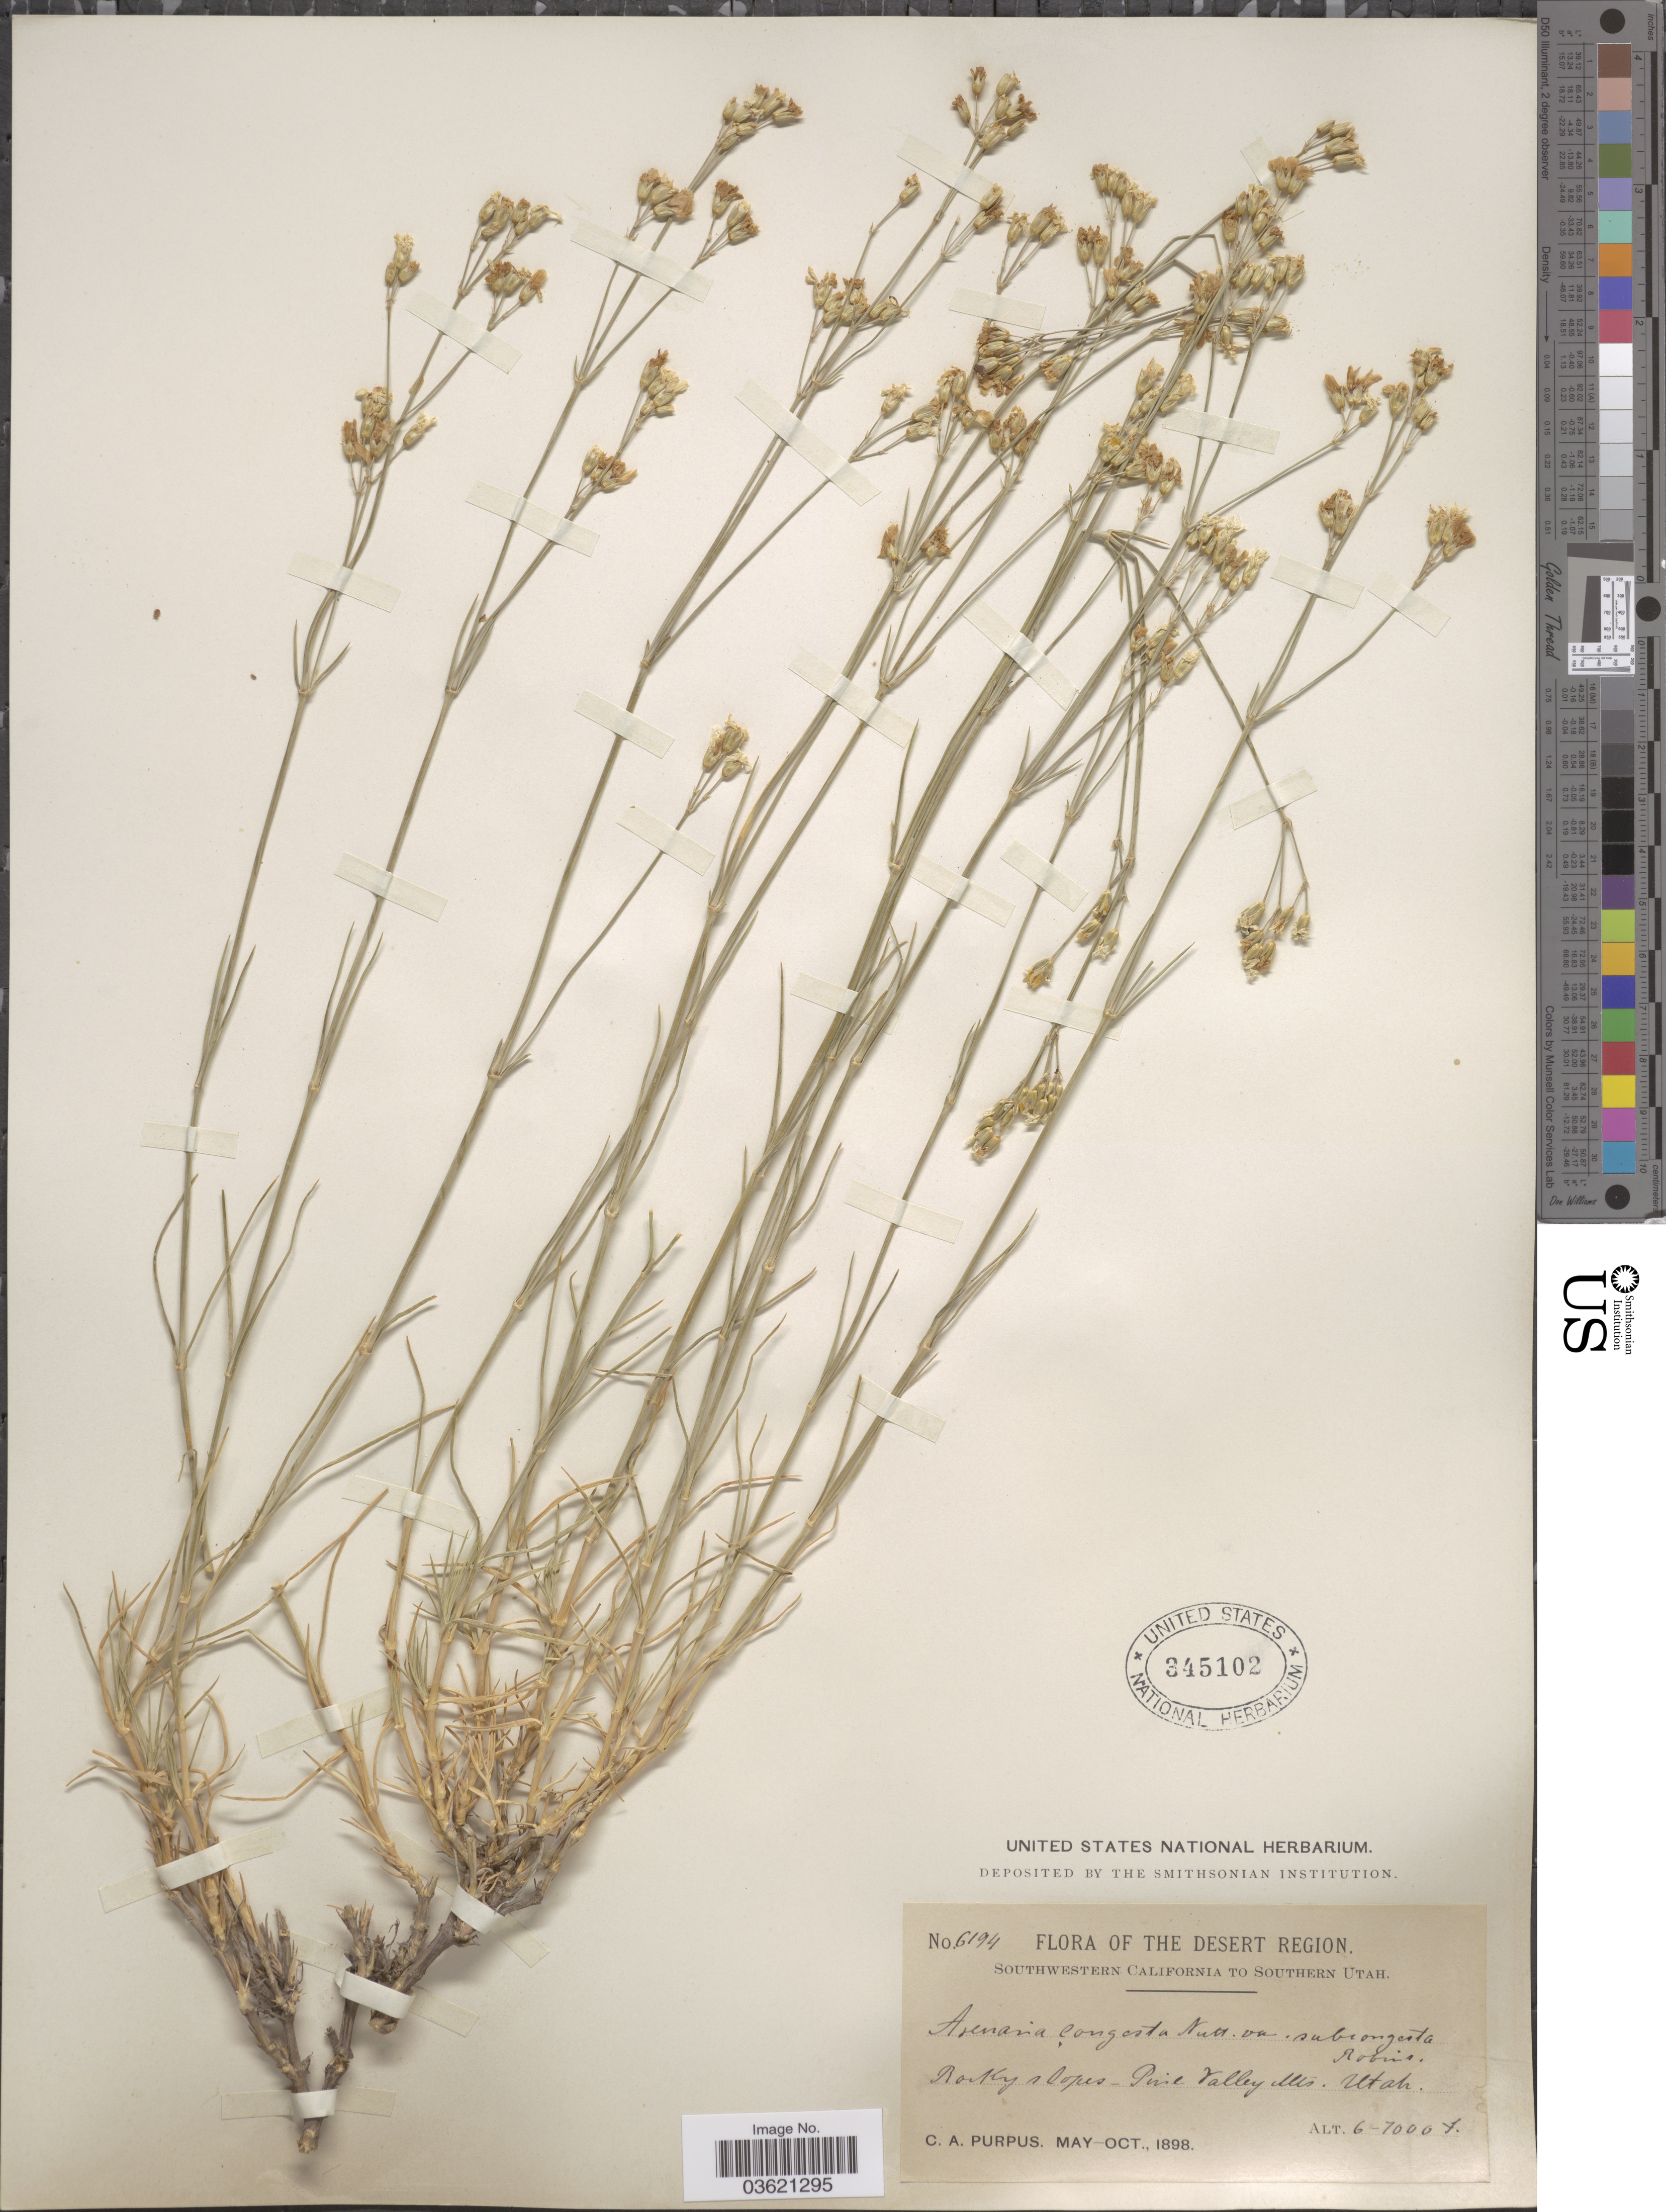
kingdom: Plantae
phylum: Tracheophyta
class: Magnoliopsida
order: Caryophyllales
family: Caryophyllaceae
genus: Eremogone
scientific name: Eremogone congesta var. subcongesta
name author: (Maguire) R.L. Hartm. & Rabeler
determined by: U.S. National Herbarium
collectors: C. A. Purpus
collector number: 6194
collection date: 1898-05/1898-10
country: United States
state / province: Utah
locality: The Desert Region. Southwestern California to Southern Utah. Rocky slopes - Pine Valley Mts.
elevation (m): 1829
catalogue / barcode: US 345102